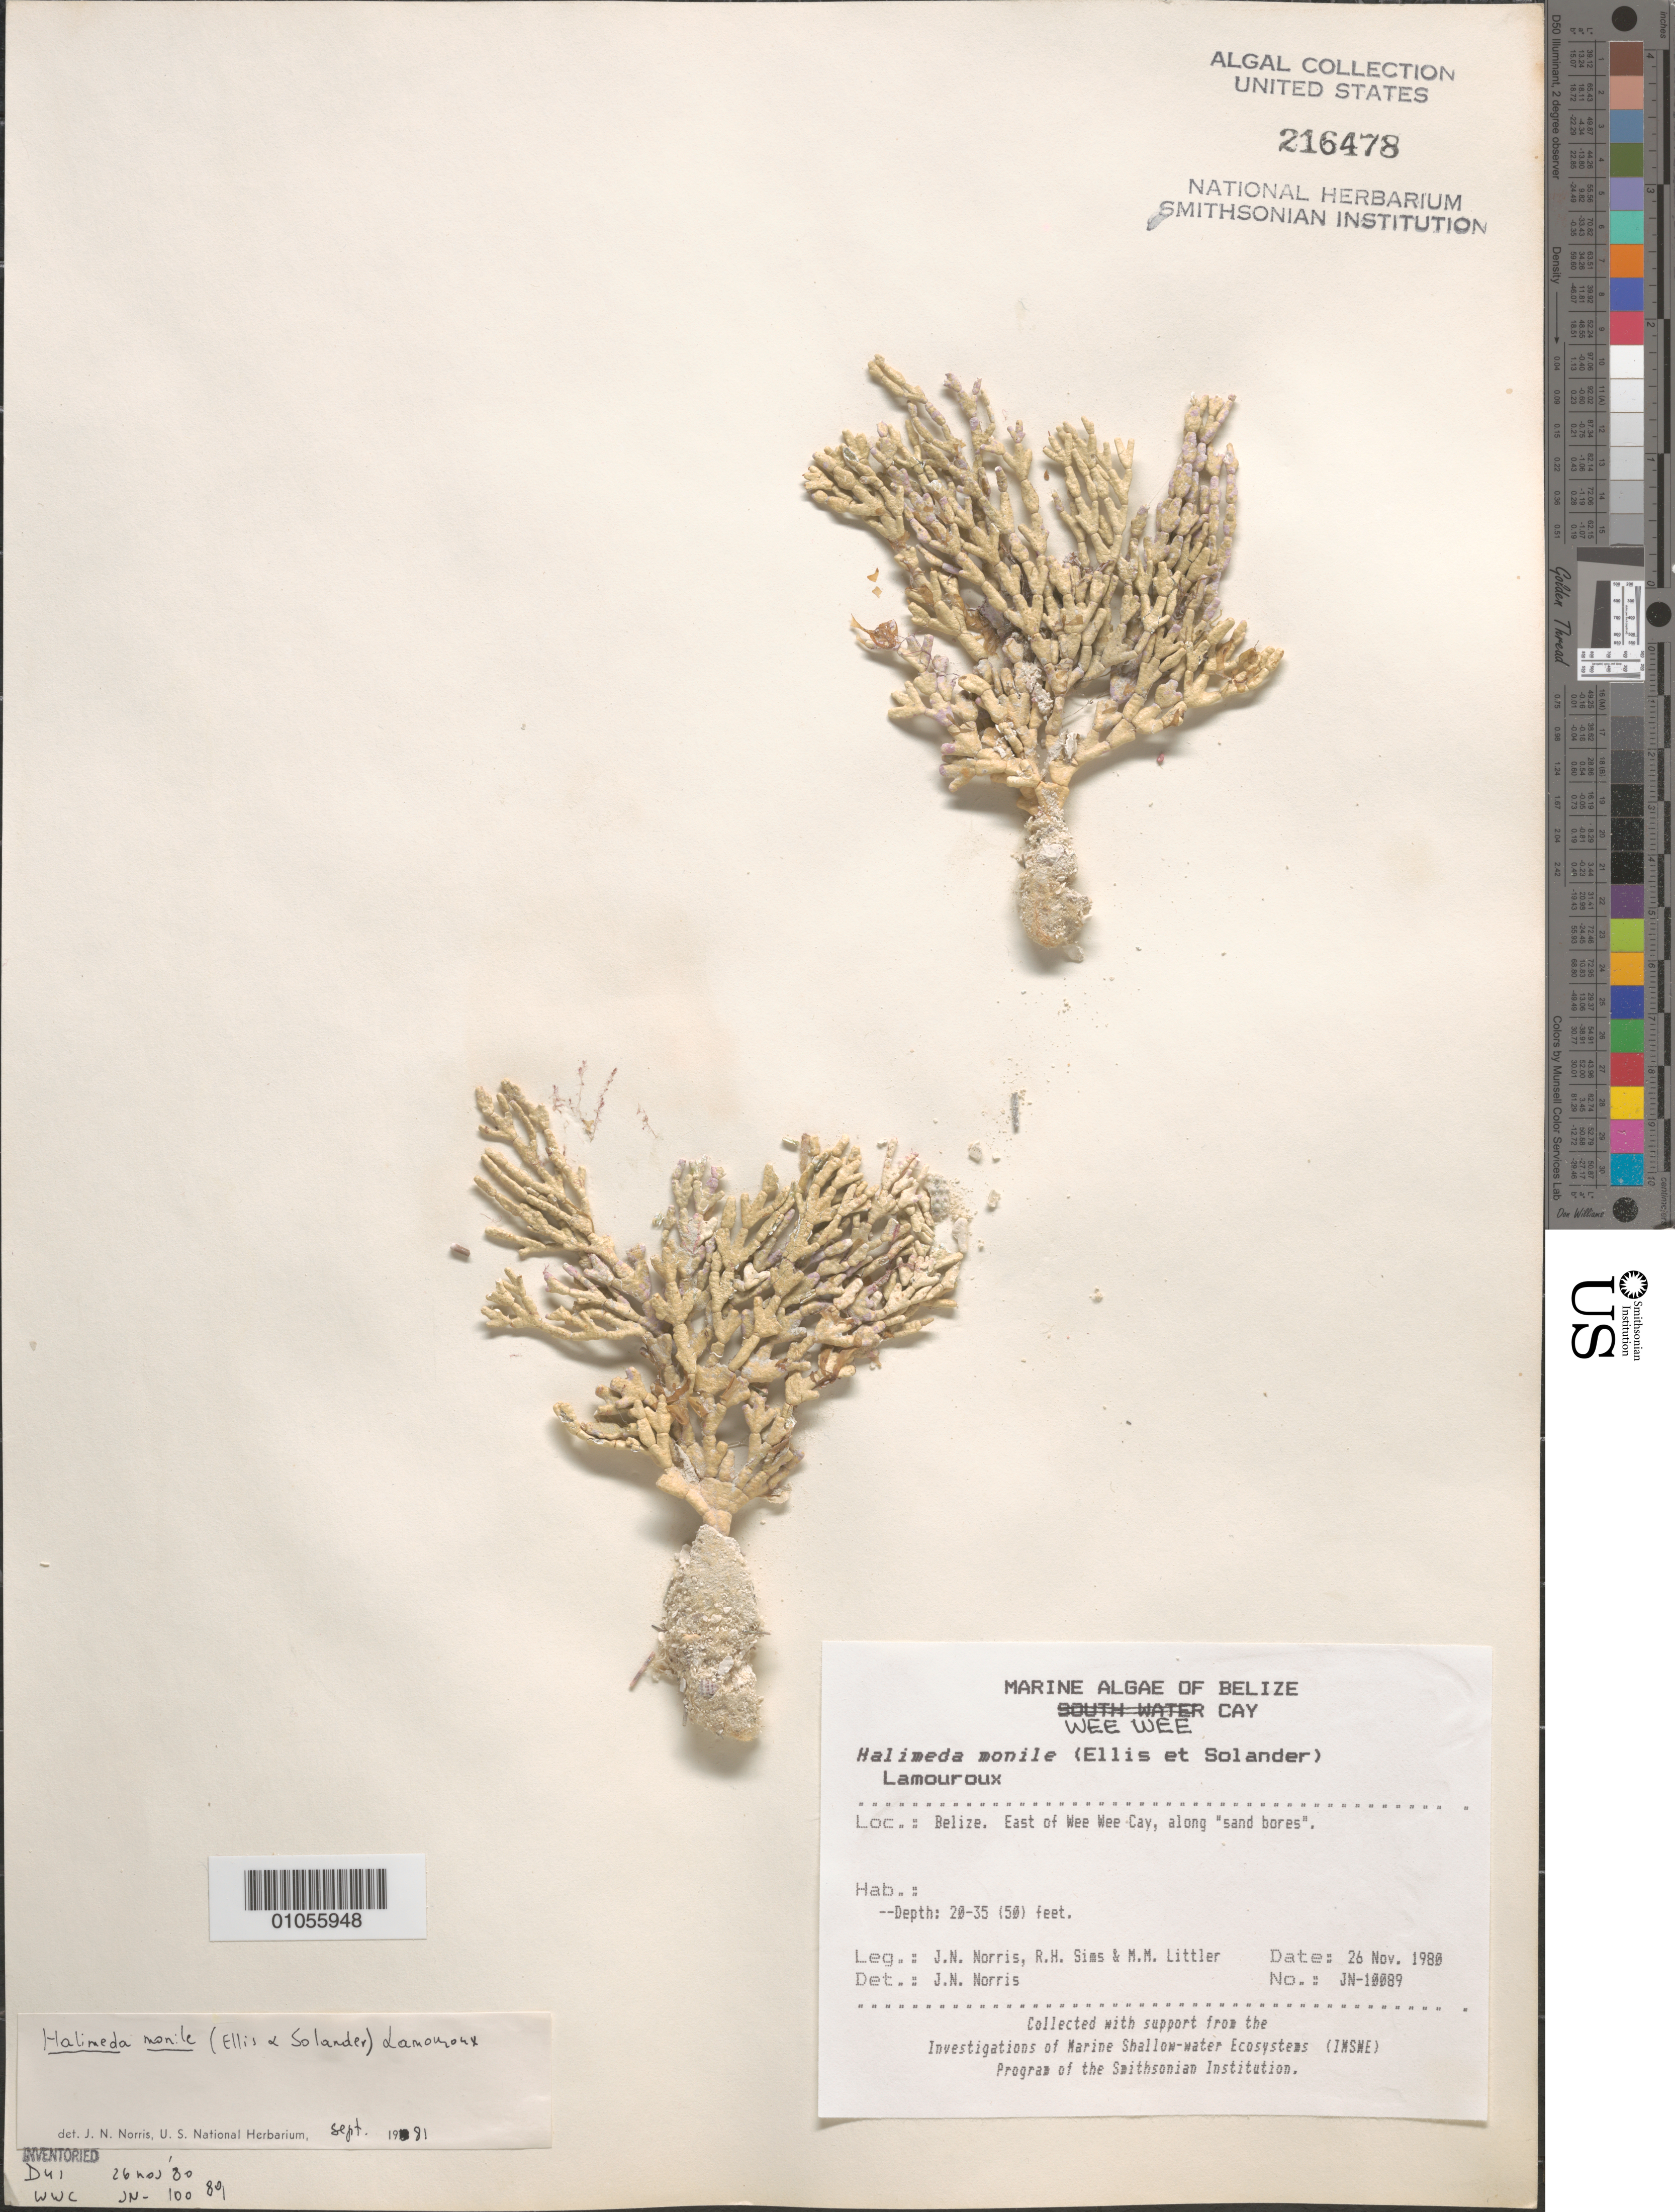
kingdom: Plantae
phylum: Chlorophyta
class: Ulvophyceae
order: Bryopsidales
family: Halimedaceae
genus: Halimeda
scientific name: Halimeda monile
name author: (J. Ellis & Sol.) J.V.Lamouroux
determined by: Norris, James N.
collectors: J. N. Norris, R. H. Sims & M. M. Littler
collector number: JN-10089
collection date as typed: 26 Nov 1980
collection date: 1980-11-26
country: Belize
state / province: Stann Creek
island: Wee Wee Cay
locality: East of Wee Wee Cay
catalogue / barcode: US 216478